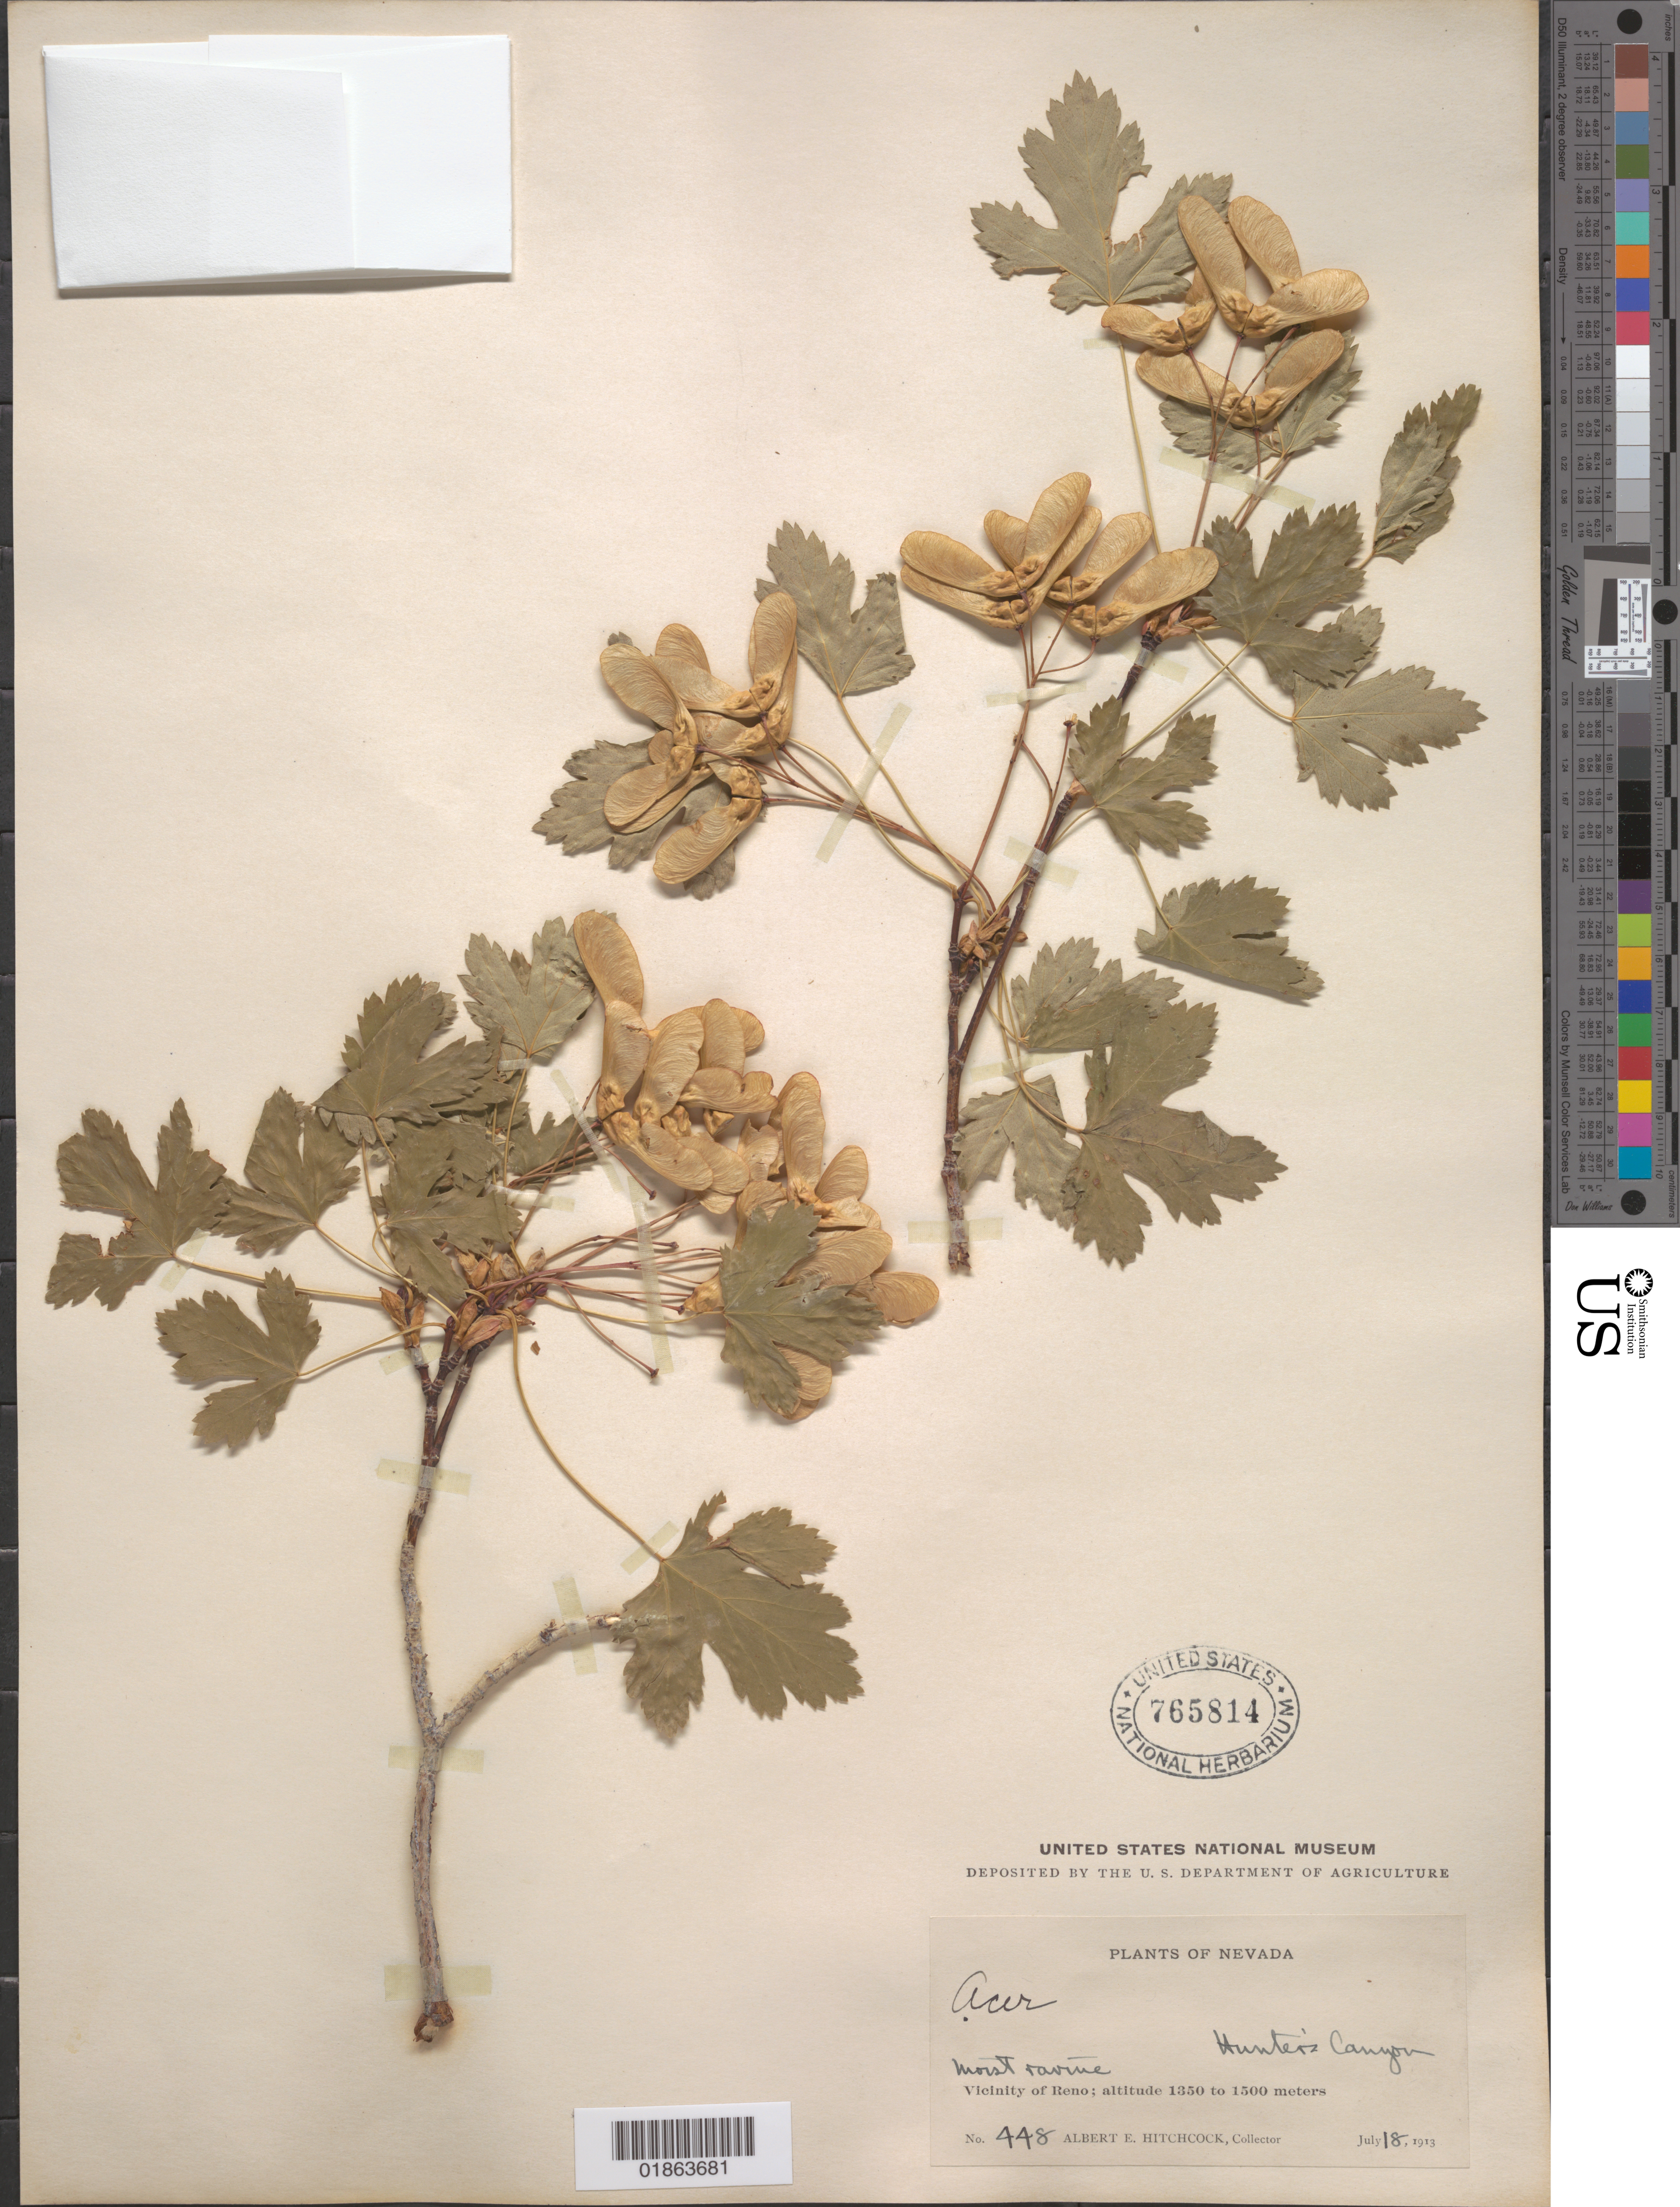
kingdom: Plantae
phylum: Tracheophyta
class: Magnoliopsida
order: Sapindales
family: Sapindaceae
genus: Acer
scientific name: Acer glabrum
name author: Torr.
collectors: A. Hitchcock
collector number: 448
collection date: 1913-07-18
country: United States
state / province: Nevada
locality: Hunter's Canyon, vicinity of Reno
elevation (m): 1350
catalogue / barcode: US 765814